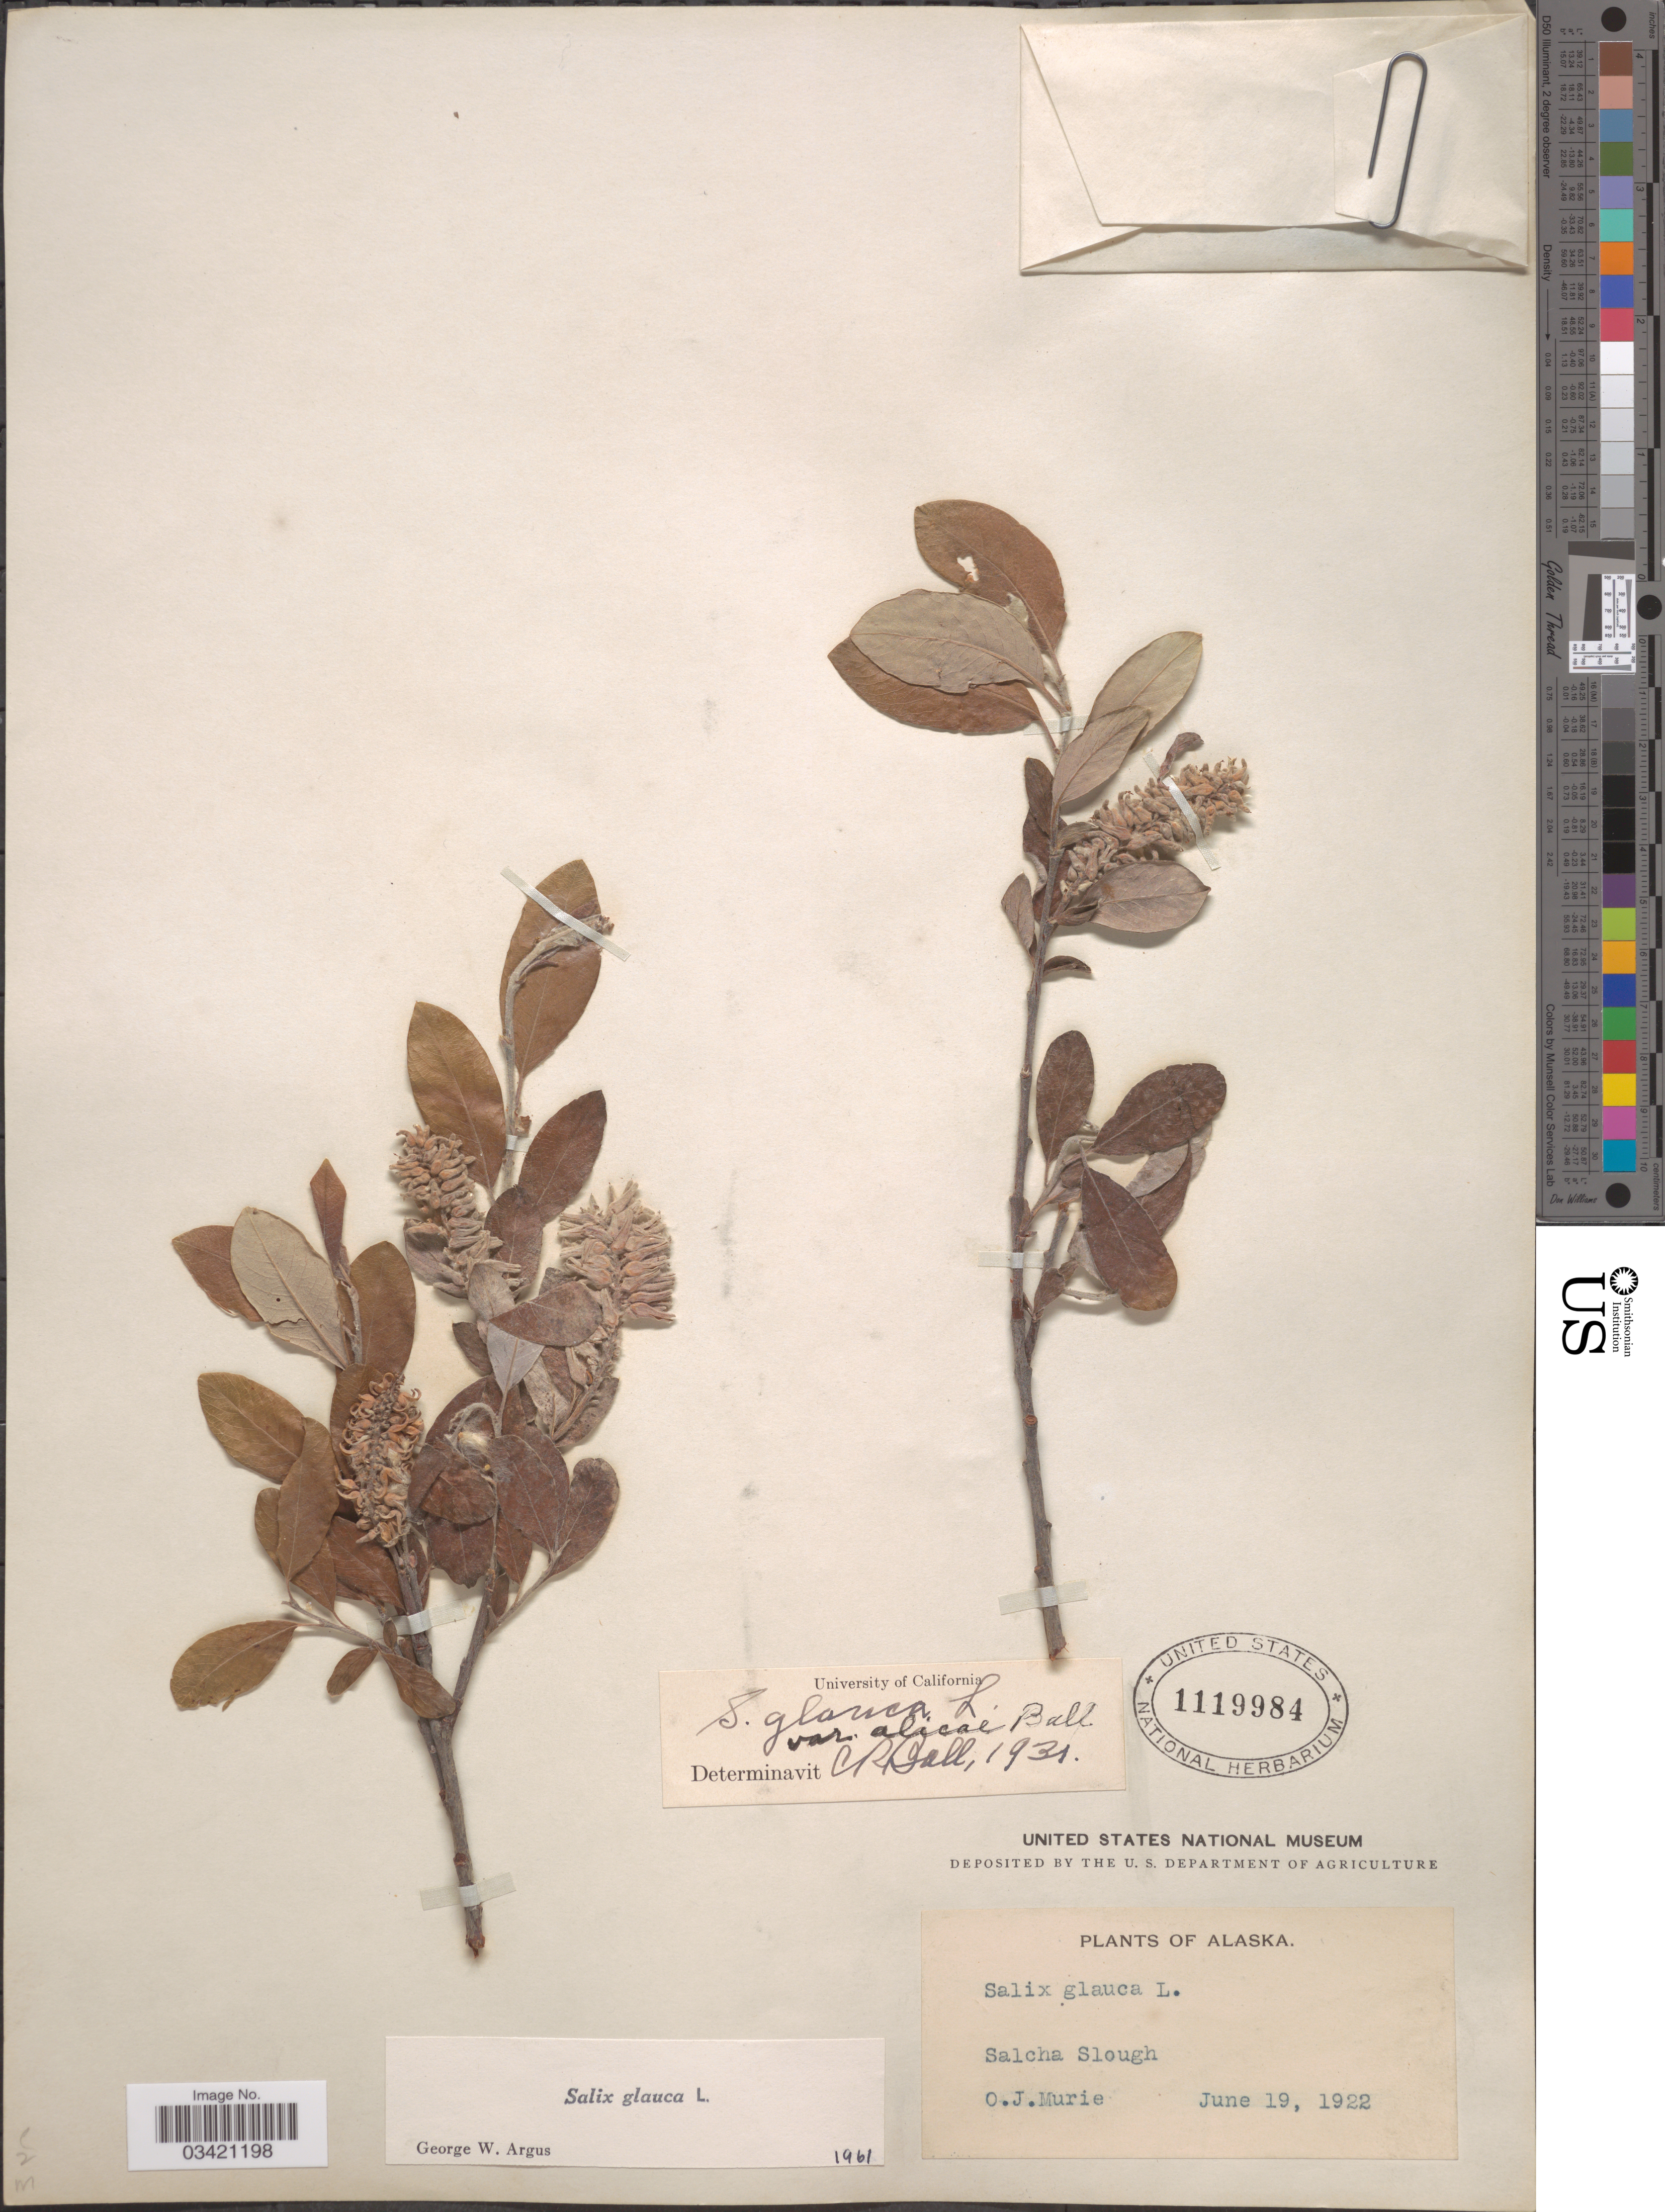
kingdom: Plantae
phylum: Tracheophyta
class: Magnoliopsida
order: Malpighiales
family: Salicaceae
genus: Salix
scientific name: Salix glauca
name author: L.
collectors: O. Murie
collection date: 1922-06-19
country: United States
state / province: Alaska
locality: Salcha Slough.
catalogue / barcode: US 1119984